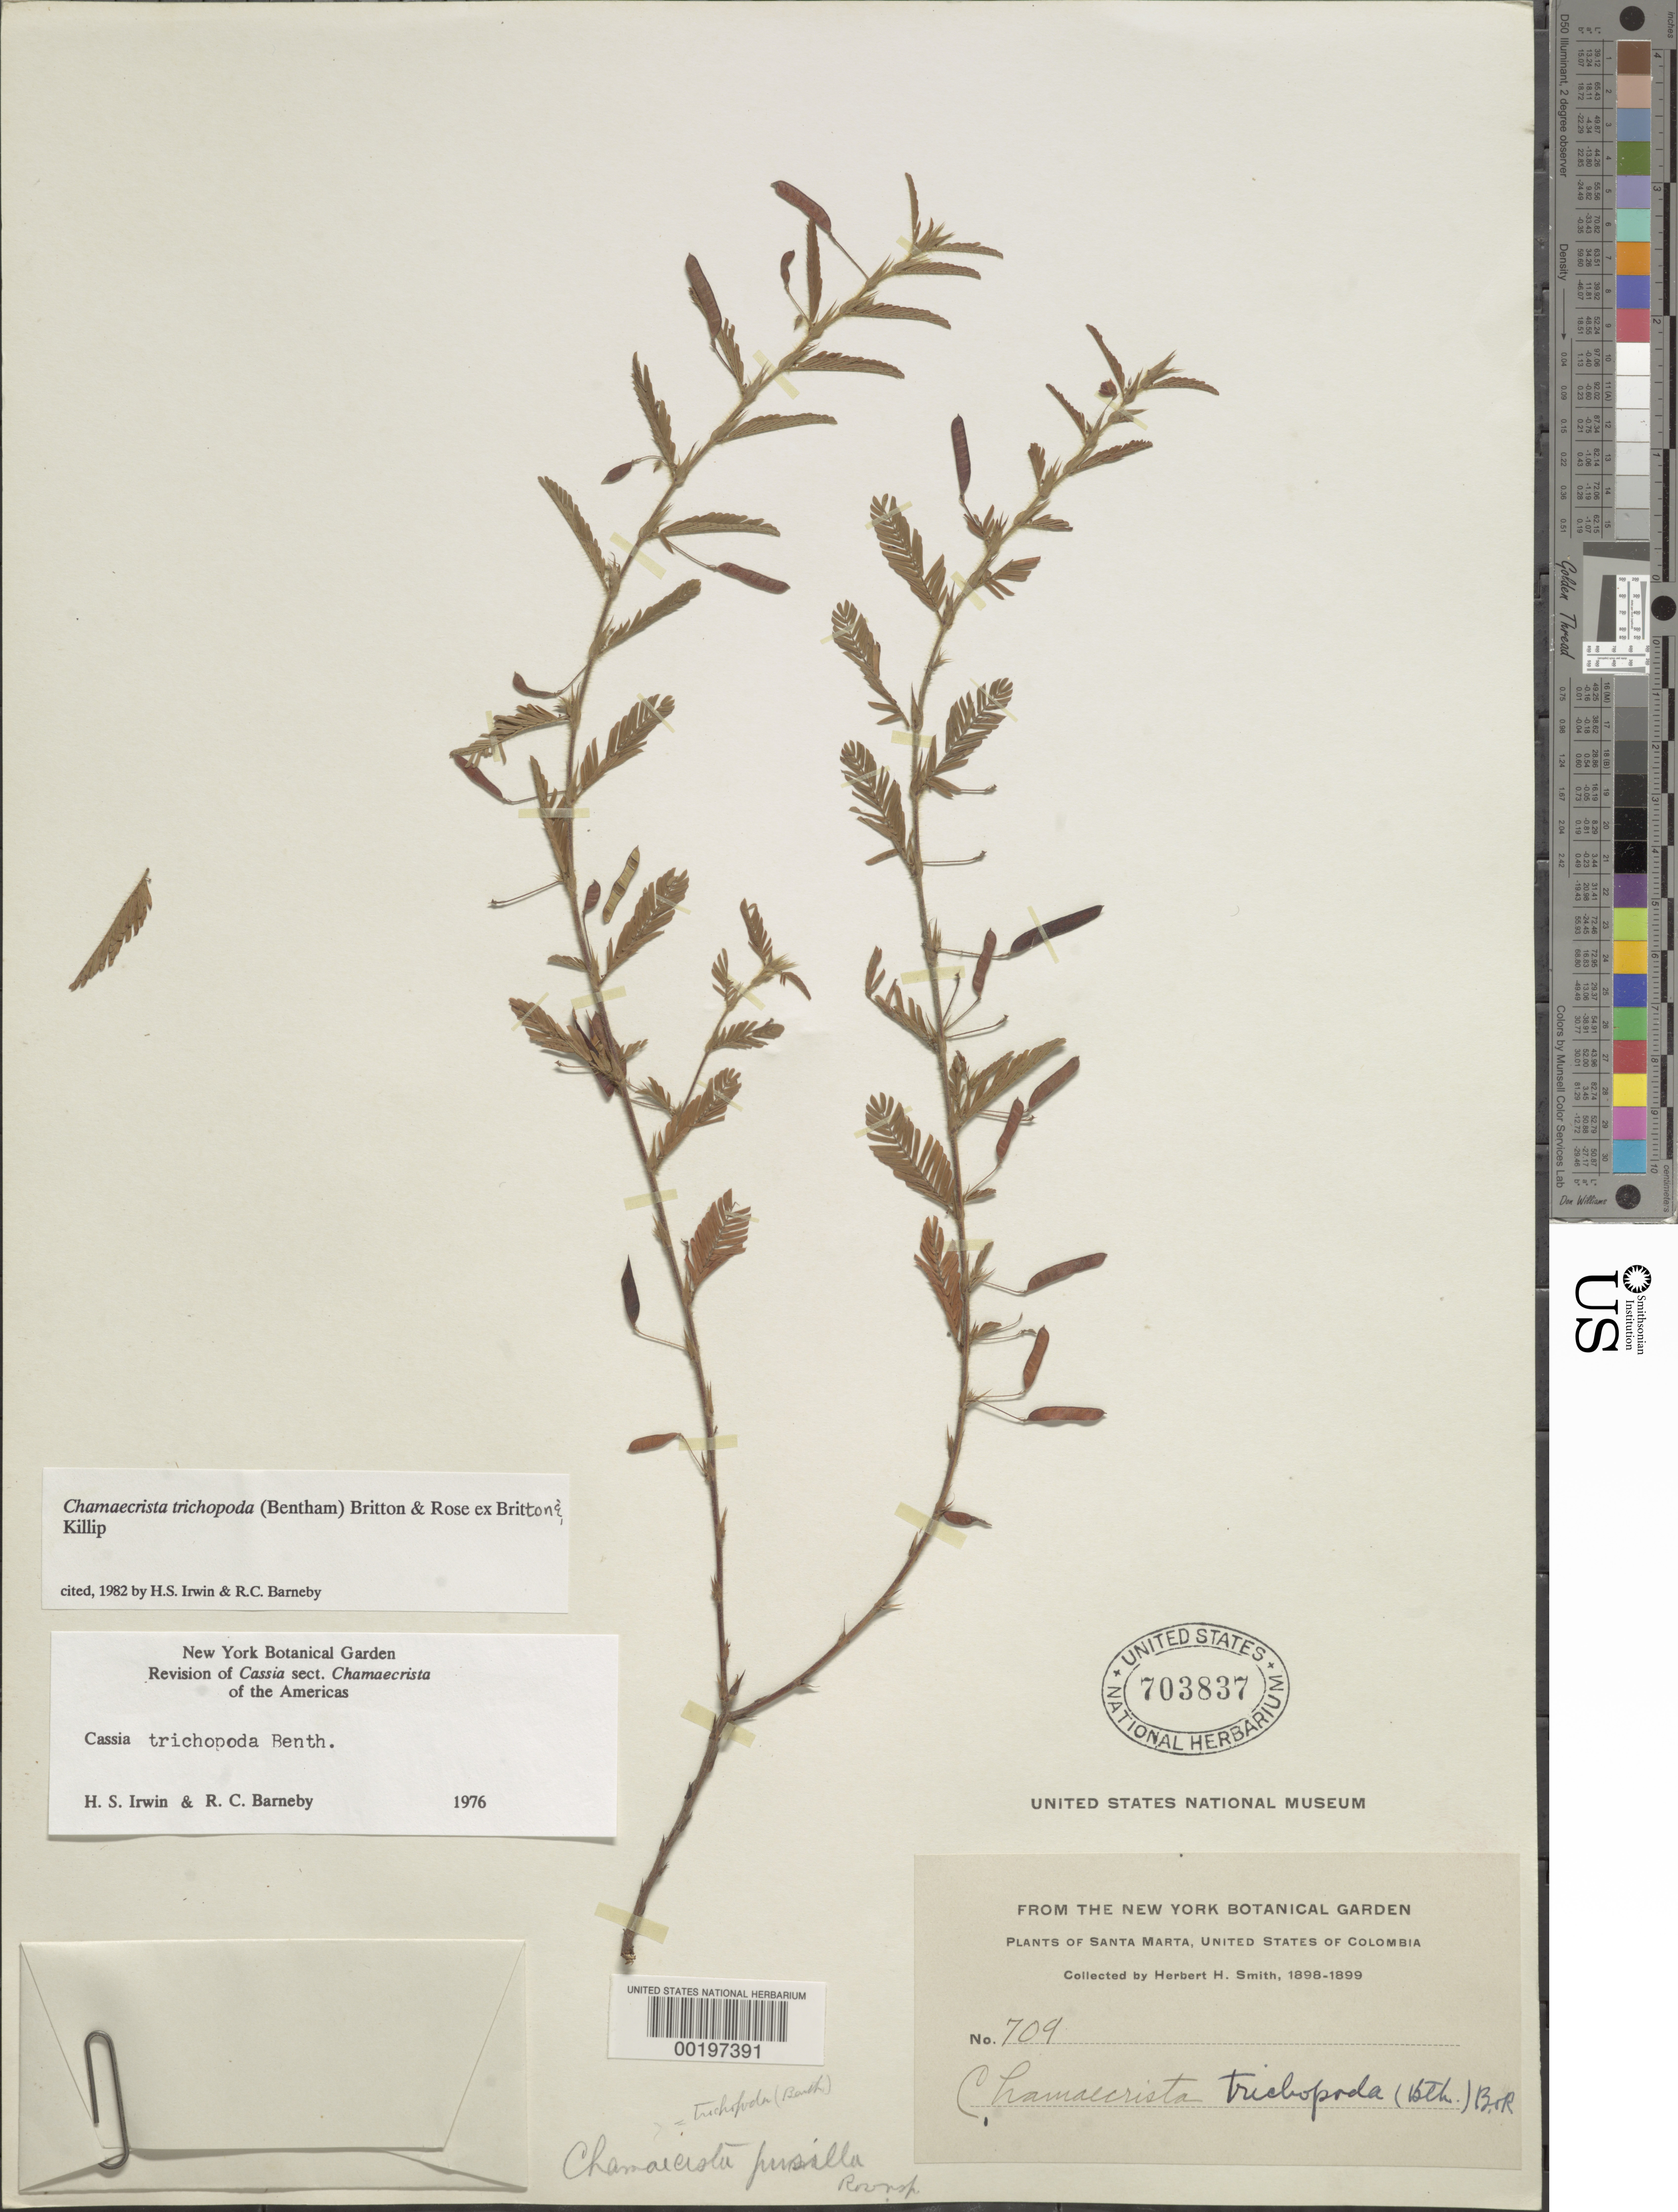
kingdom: Plantae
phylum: Tracheophyta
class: Magnoliopsida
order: Fabales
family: Fabaceae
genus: Chamaecrista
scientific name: Chamaecrista trichopoda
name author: (Benth.) Britton & Rose ex Britton & Killip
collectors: Herbert H. Smith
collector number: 709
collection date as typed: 1898 to -- -- 1901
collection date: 1898/1901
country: Colombia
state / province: Magdalena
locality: Santa Marta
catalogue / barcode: US 703837